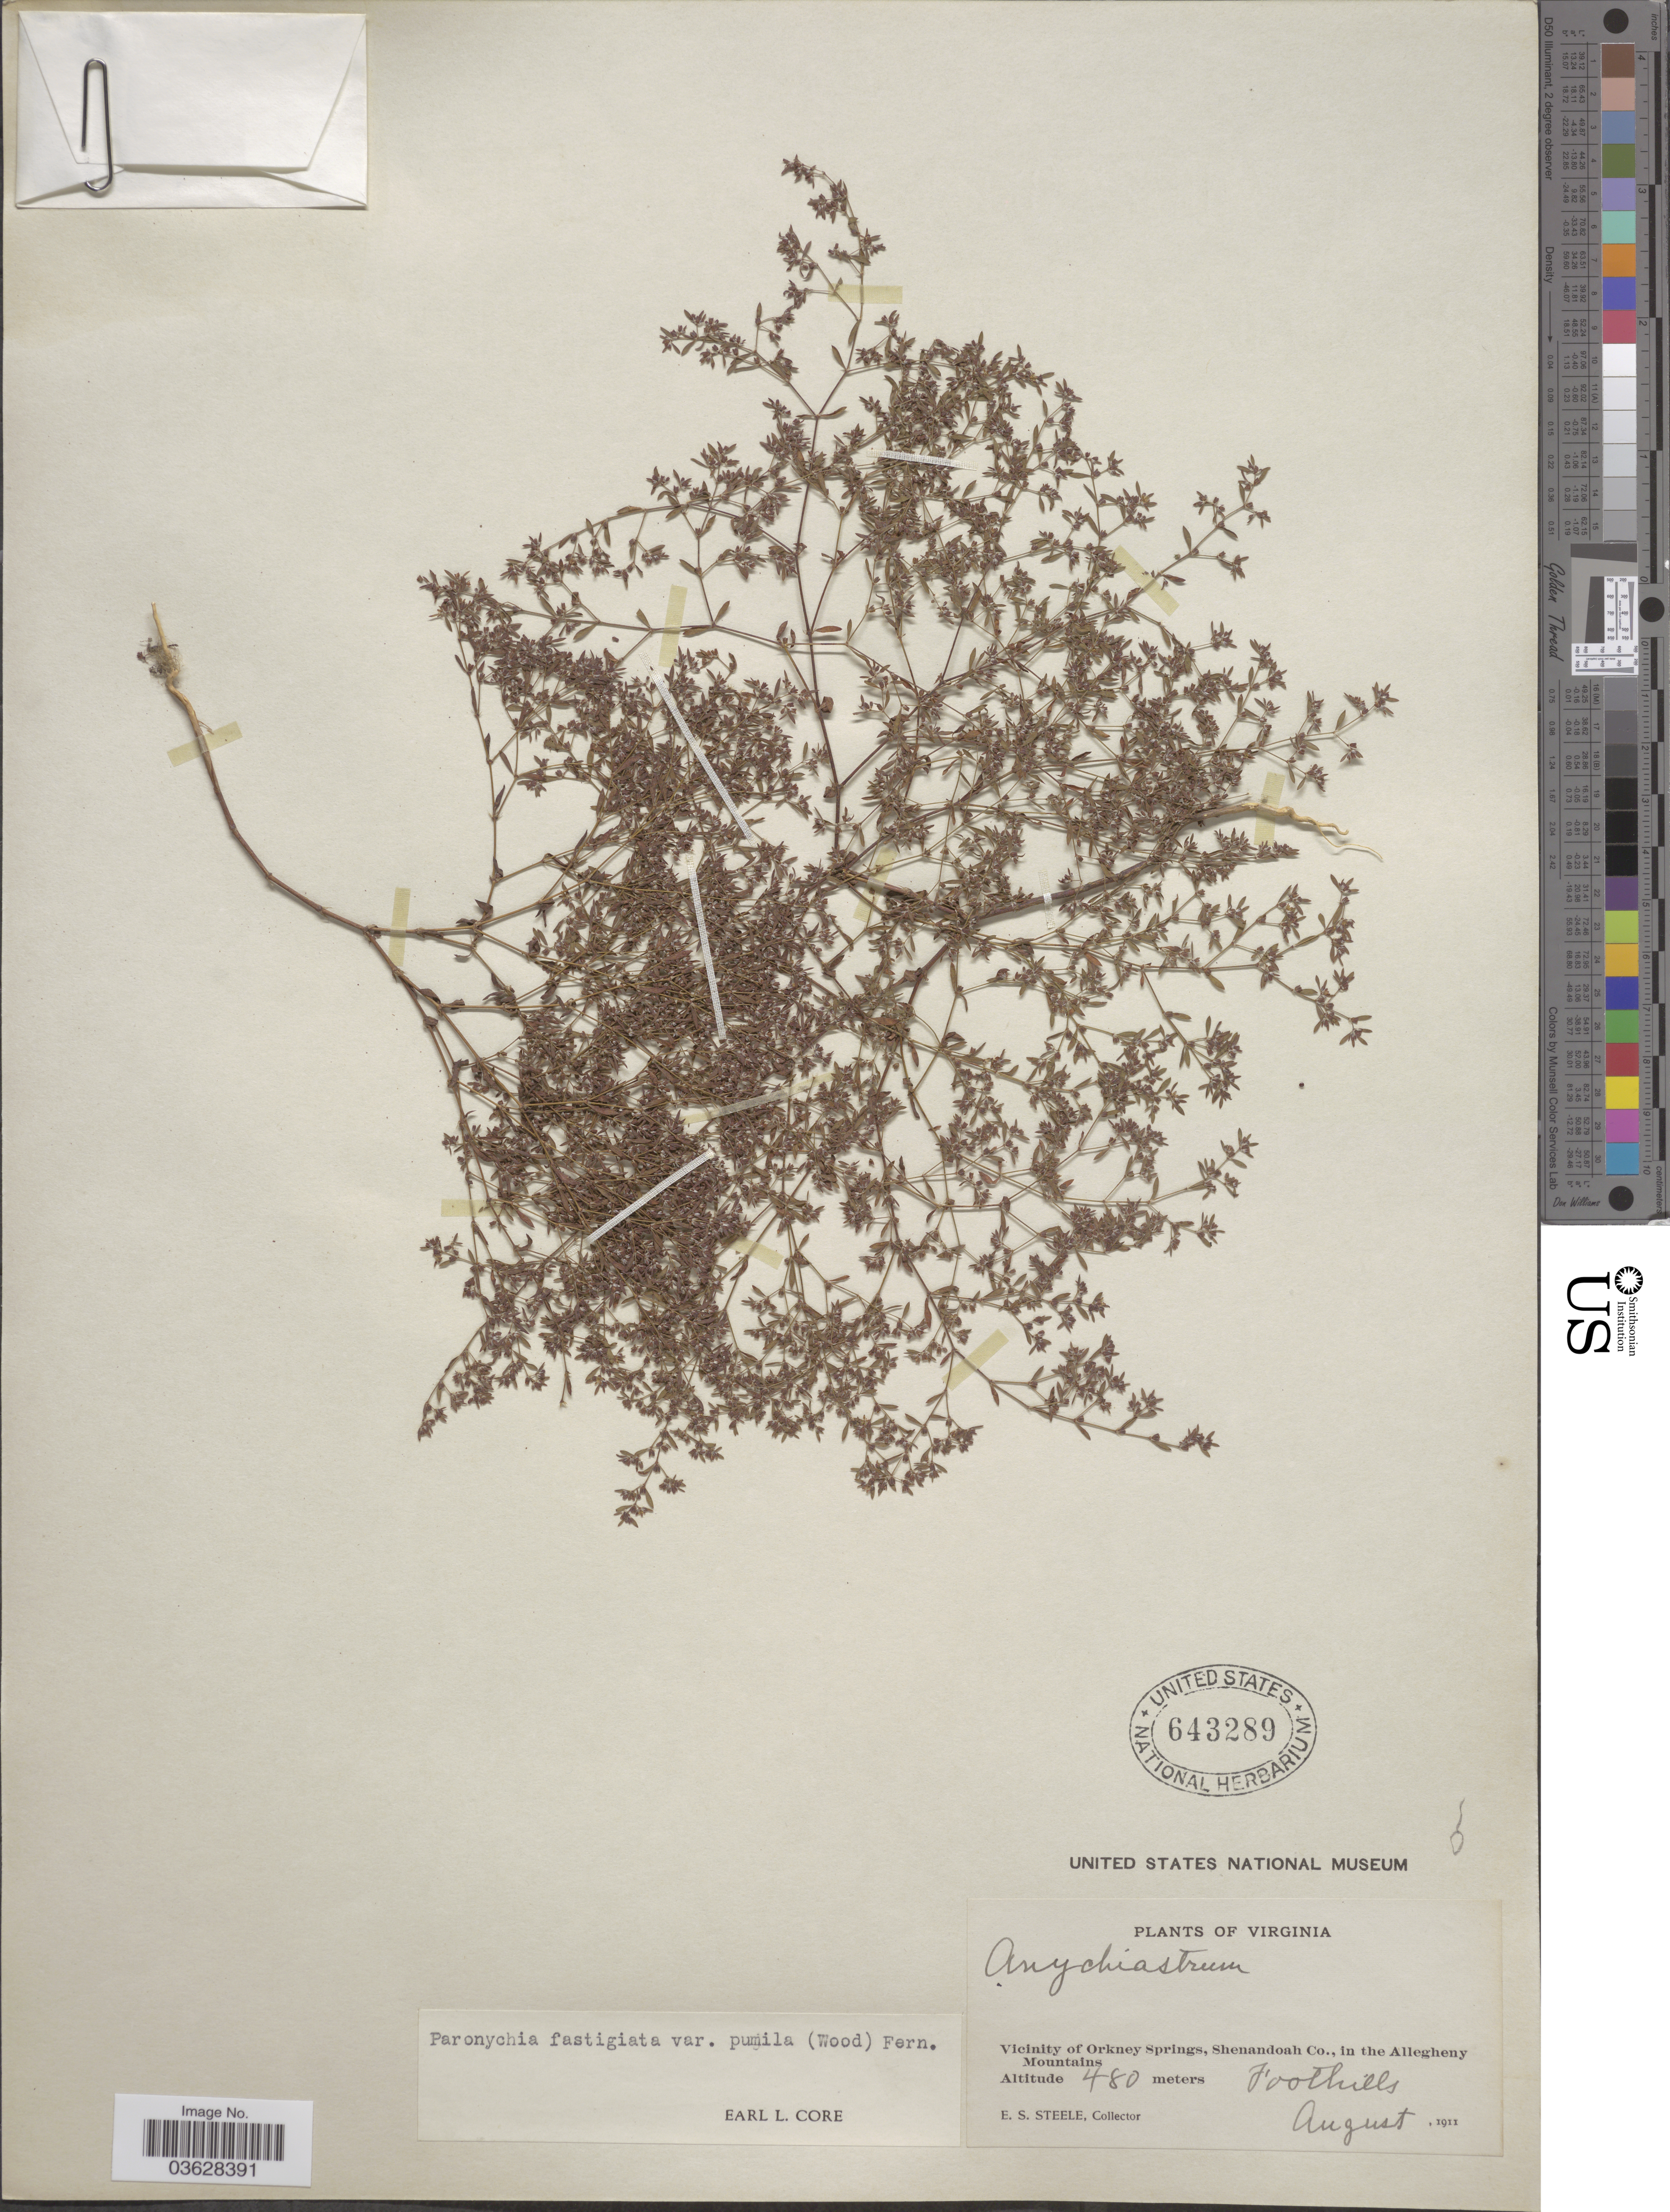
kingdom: Plantae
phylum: Tracheophyta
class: Magnoliopsida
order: Caryophyllales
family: Caryophyllaceae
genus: Paronychia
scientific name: Paronychia fastigiata var. pumila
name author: (Alph. Wood) Fernald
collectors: E. Steele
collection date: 1911-08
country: United States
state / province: Virginia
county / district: Shenandoah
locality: Vicinity of Orkney Springs, Shenandoah Co., in the Allegheny Mountains. Foothills.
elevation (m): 480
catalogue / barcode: US 643289